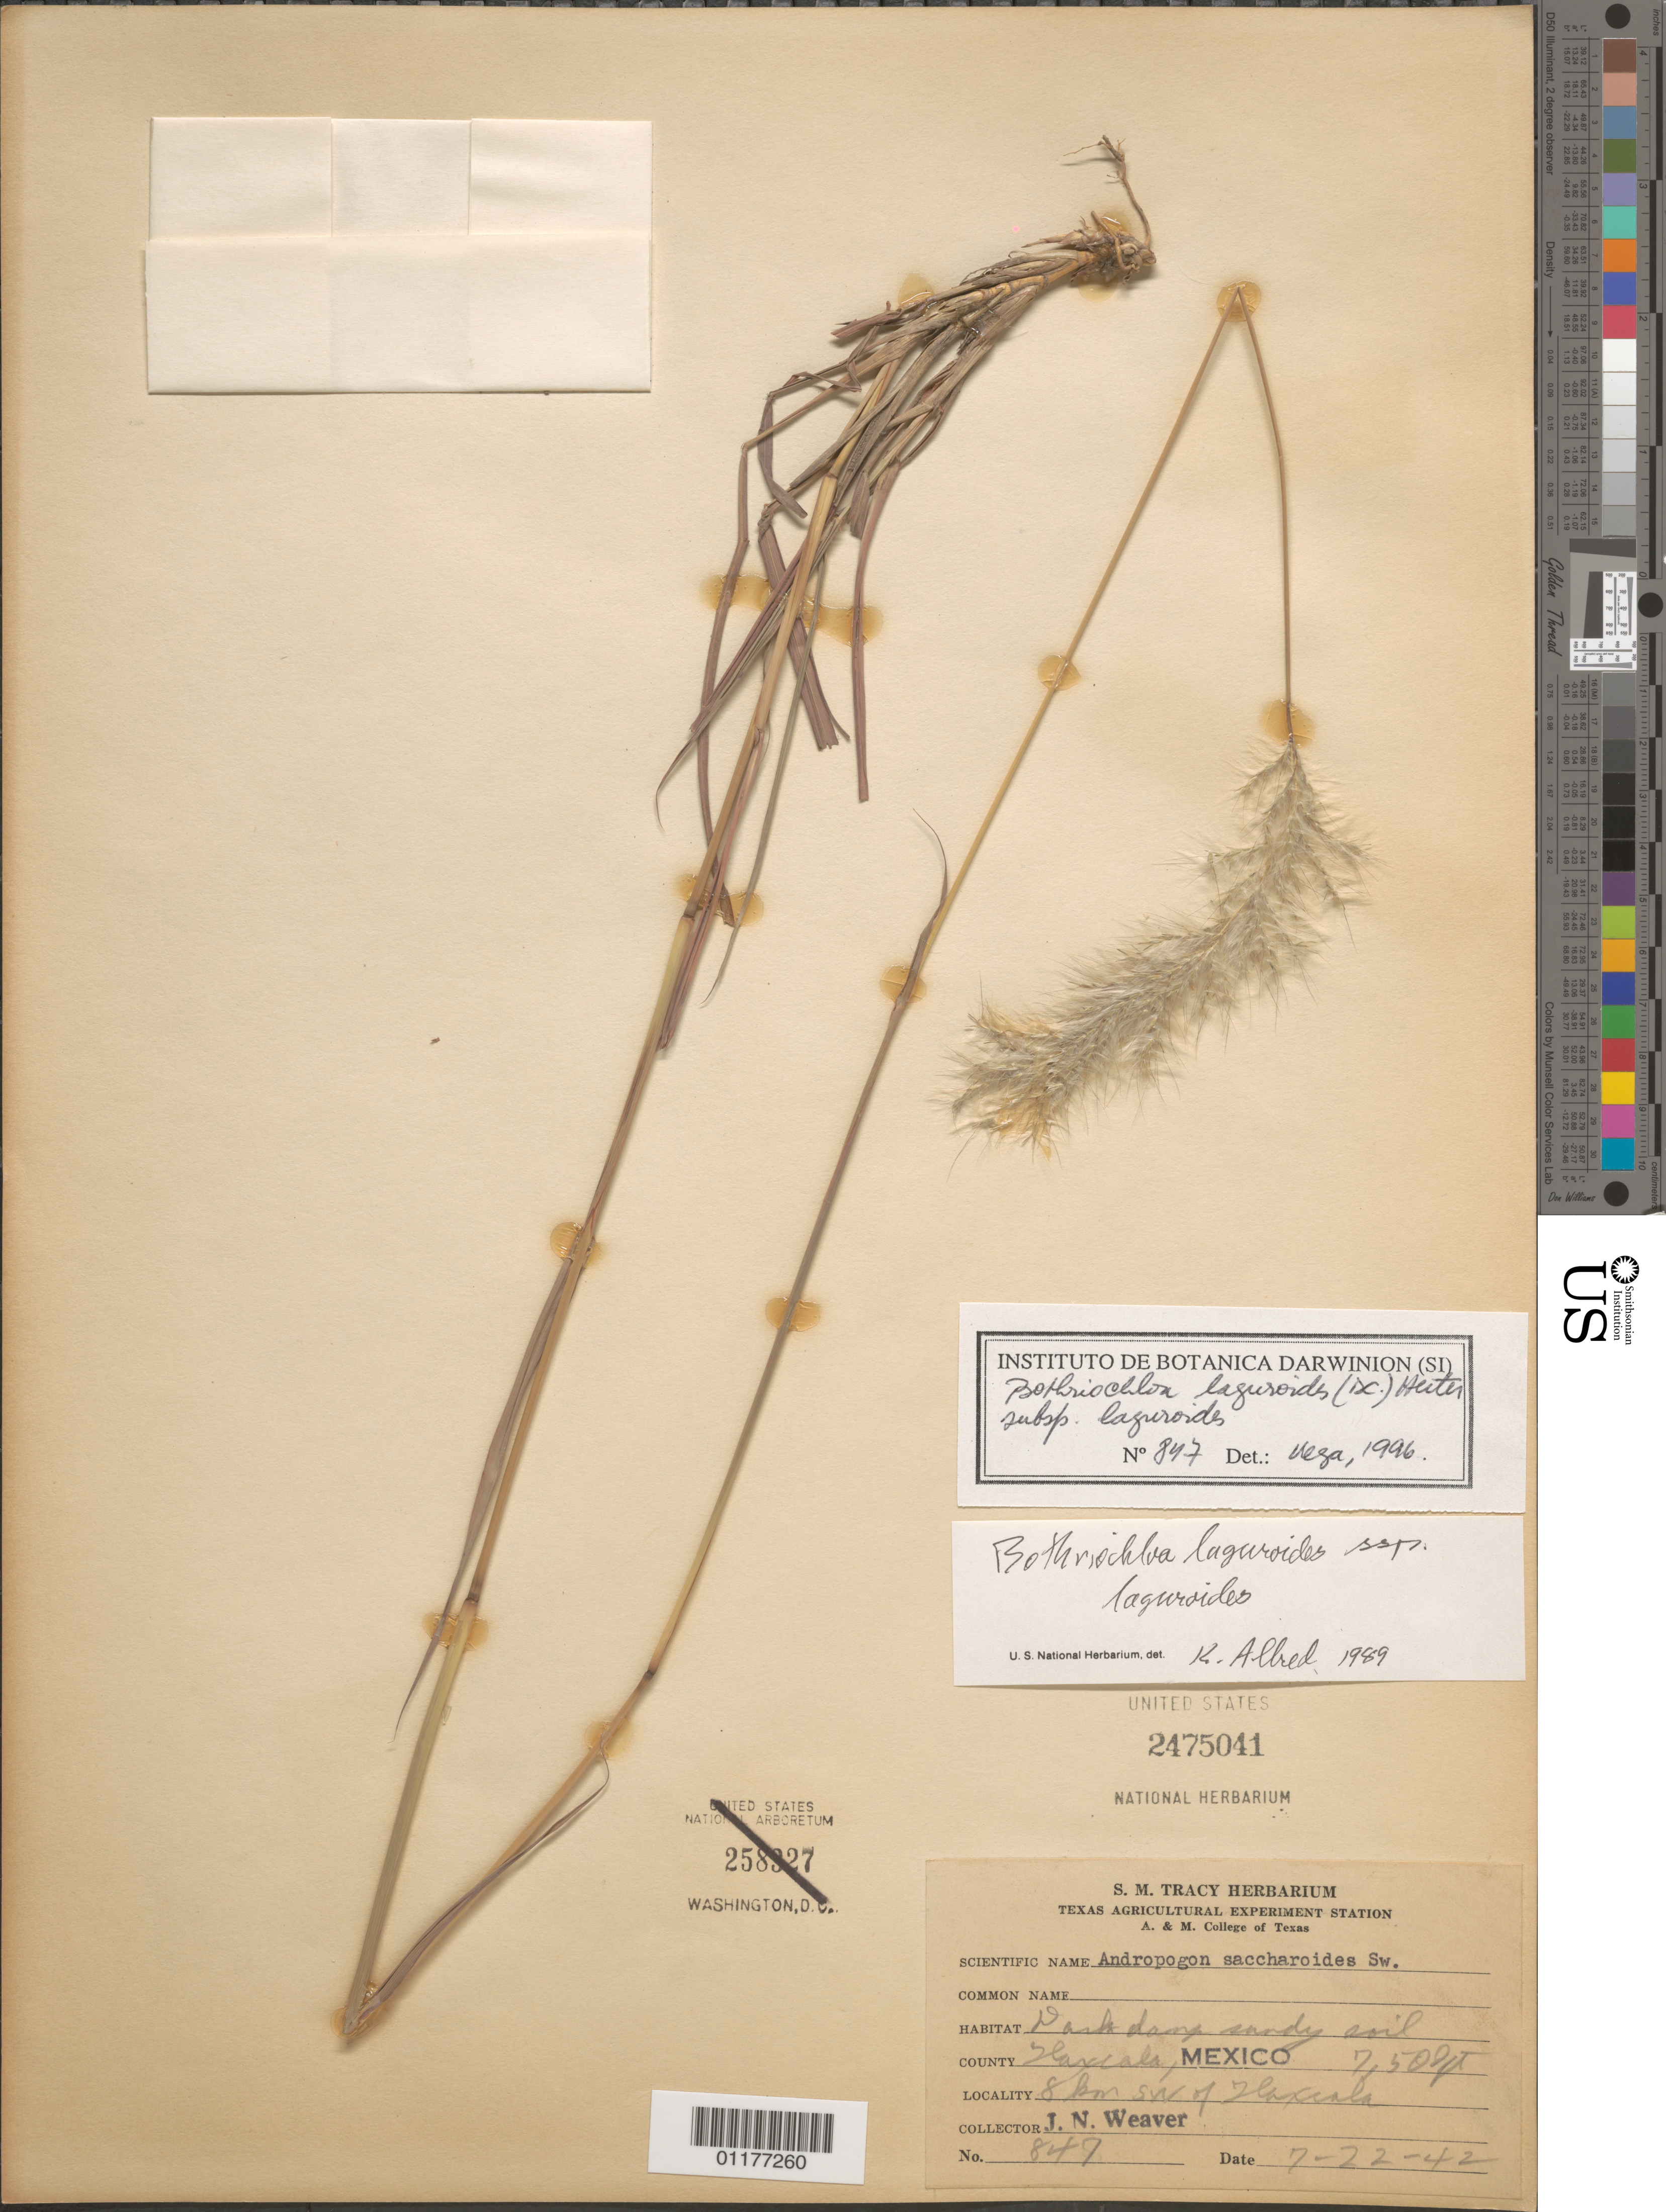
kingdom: Plantae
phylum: Tracheophyta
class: Liliopsida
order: Poales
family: Poaceae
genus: Bothriochloa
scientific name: Bothriochloa laguroides subsp. laguroides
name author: (DC.) Herter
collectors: J. N. Weaver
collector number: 847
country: Mexico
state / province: Tlaxcala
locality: SW of Tlaxacala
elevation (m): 2286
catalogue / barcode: US 2475041